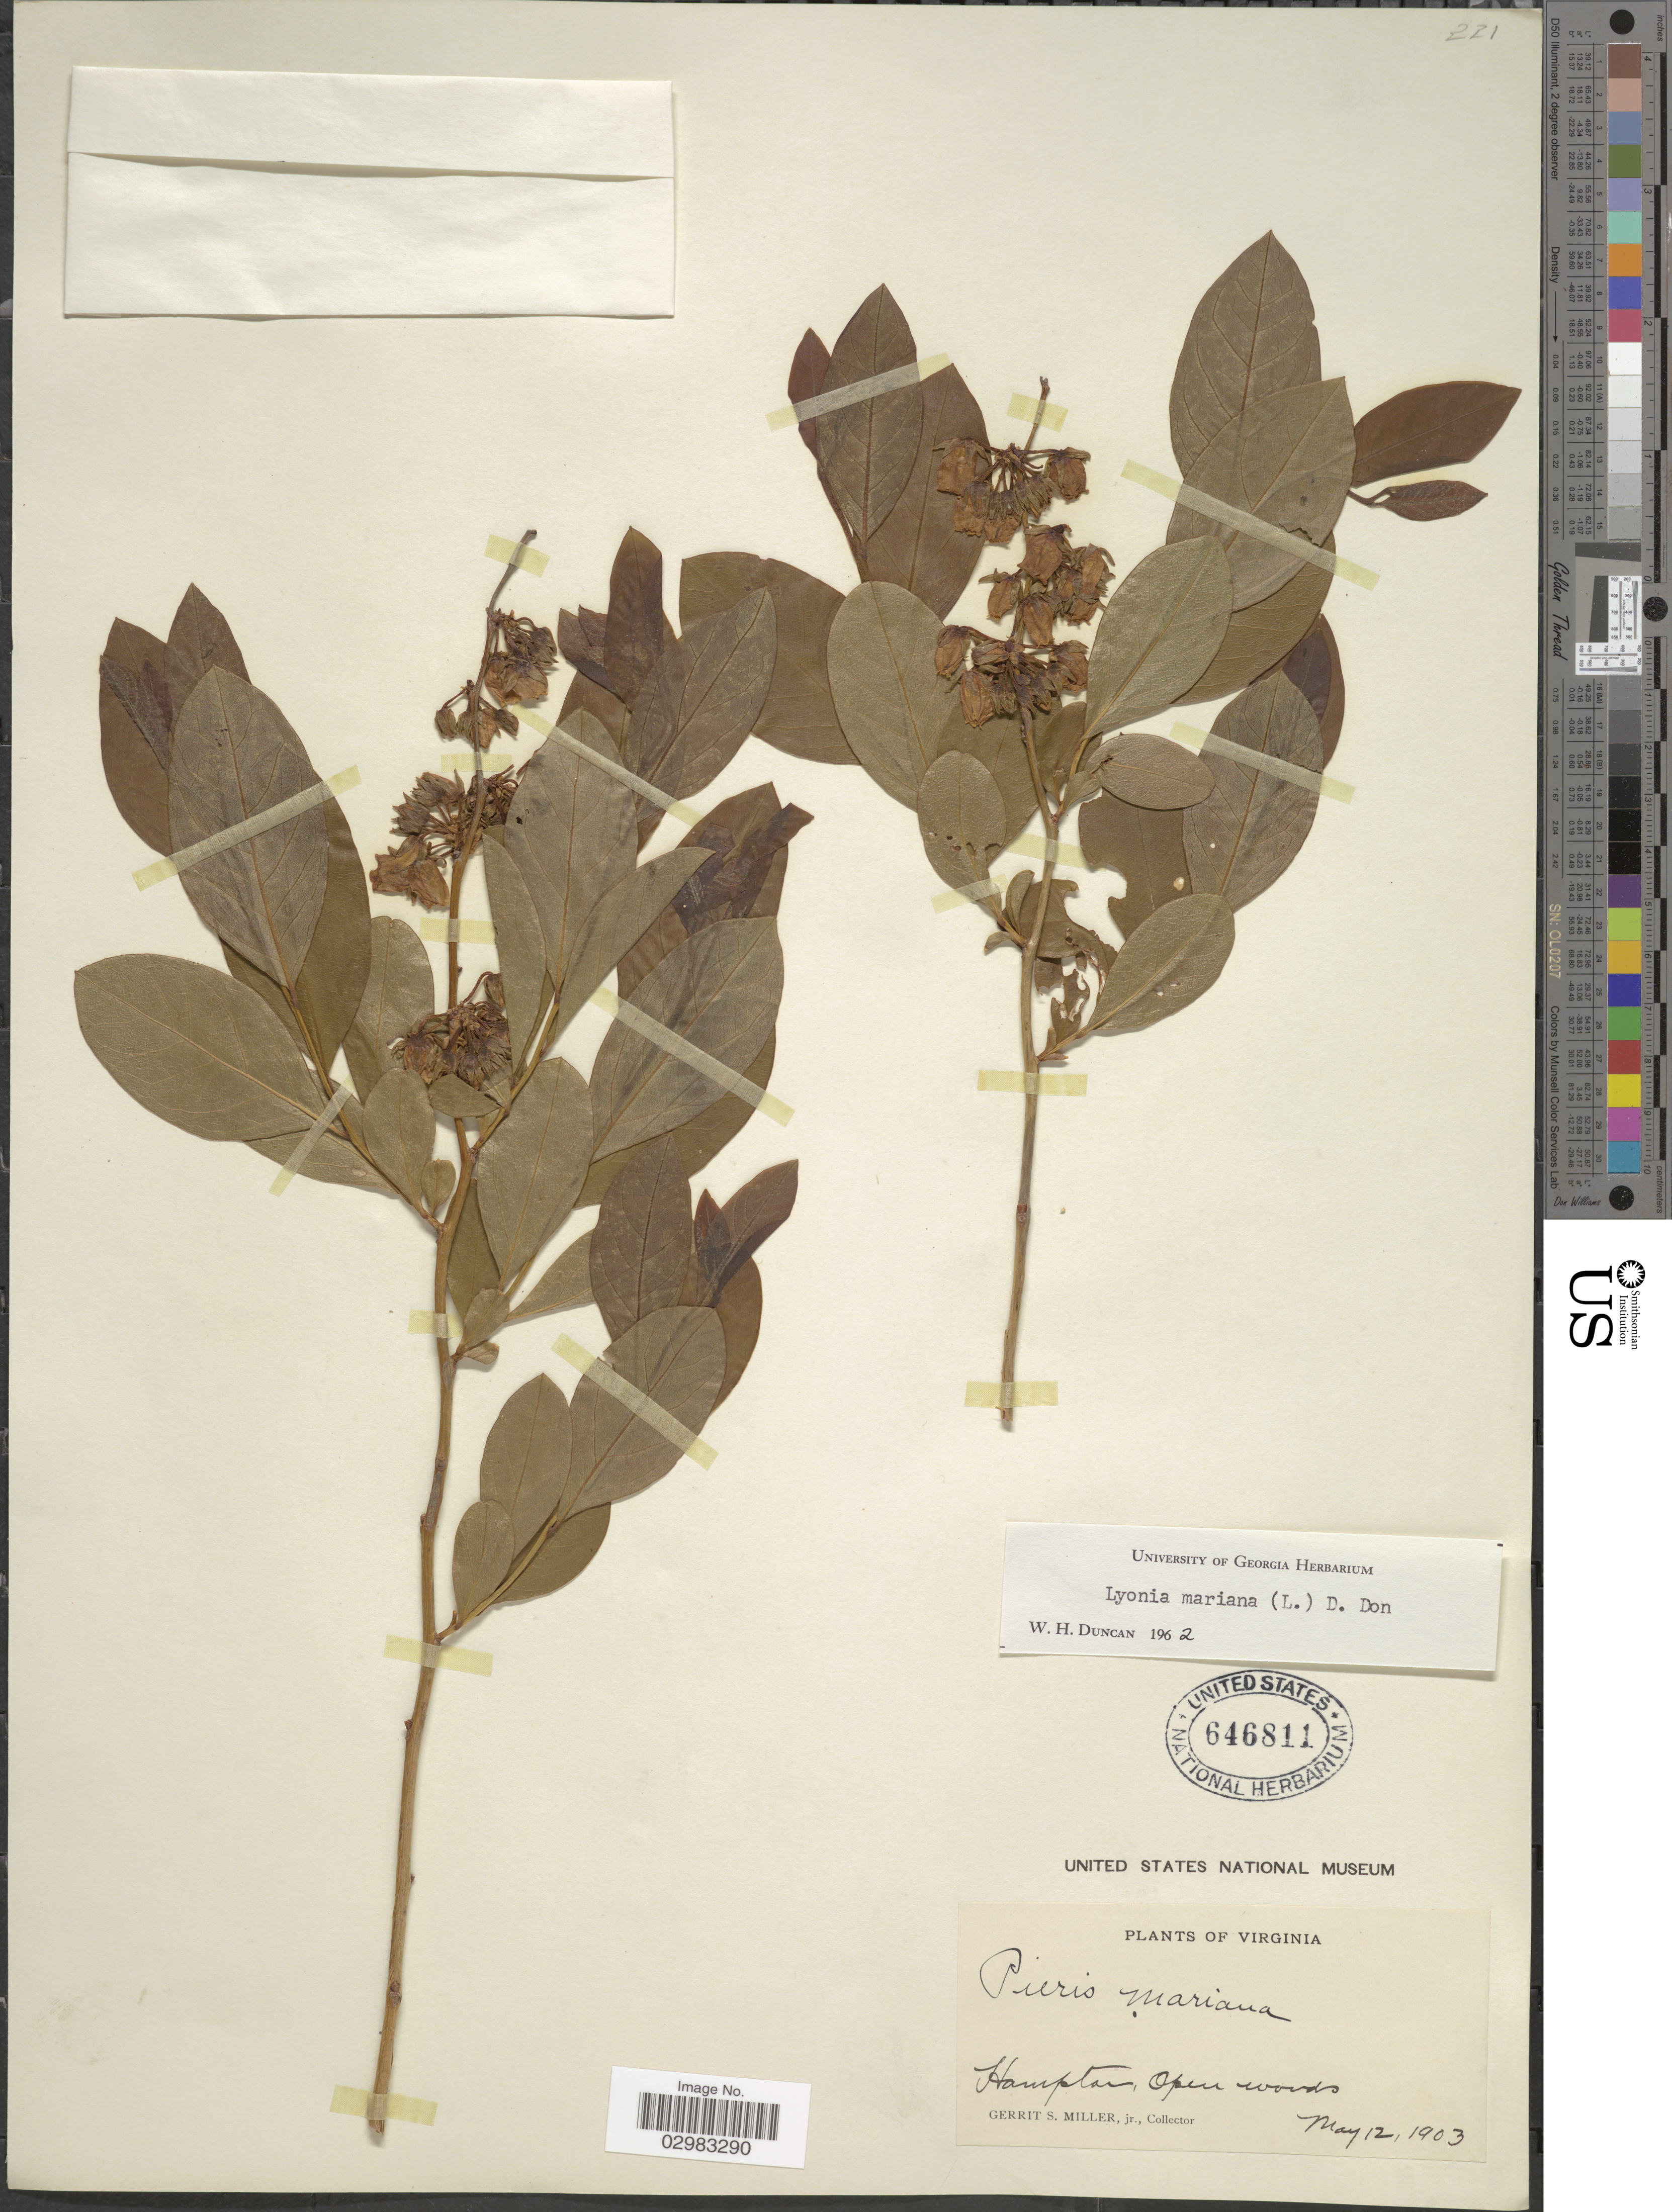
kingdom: Plantae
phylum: Tracheophyta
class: Magnoliopsida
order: Ericales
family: Ericaceae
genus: Lyonia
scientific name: Lyonia mariana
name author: (L.) D. Don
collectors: G. S. Miller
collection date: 1903-05-12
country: United States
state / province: Virginia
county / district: City of Hampton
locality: Hampton.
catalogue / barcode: US 646811